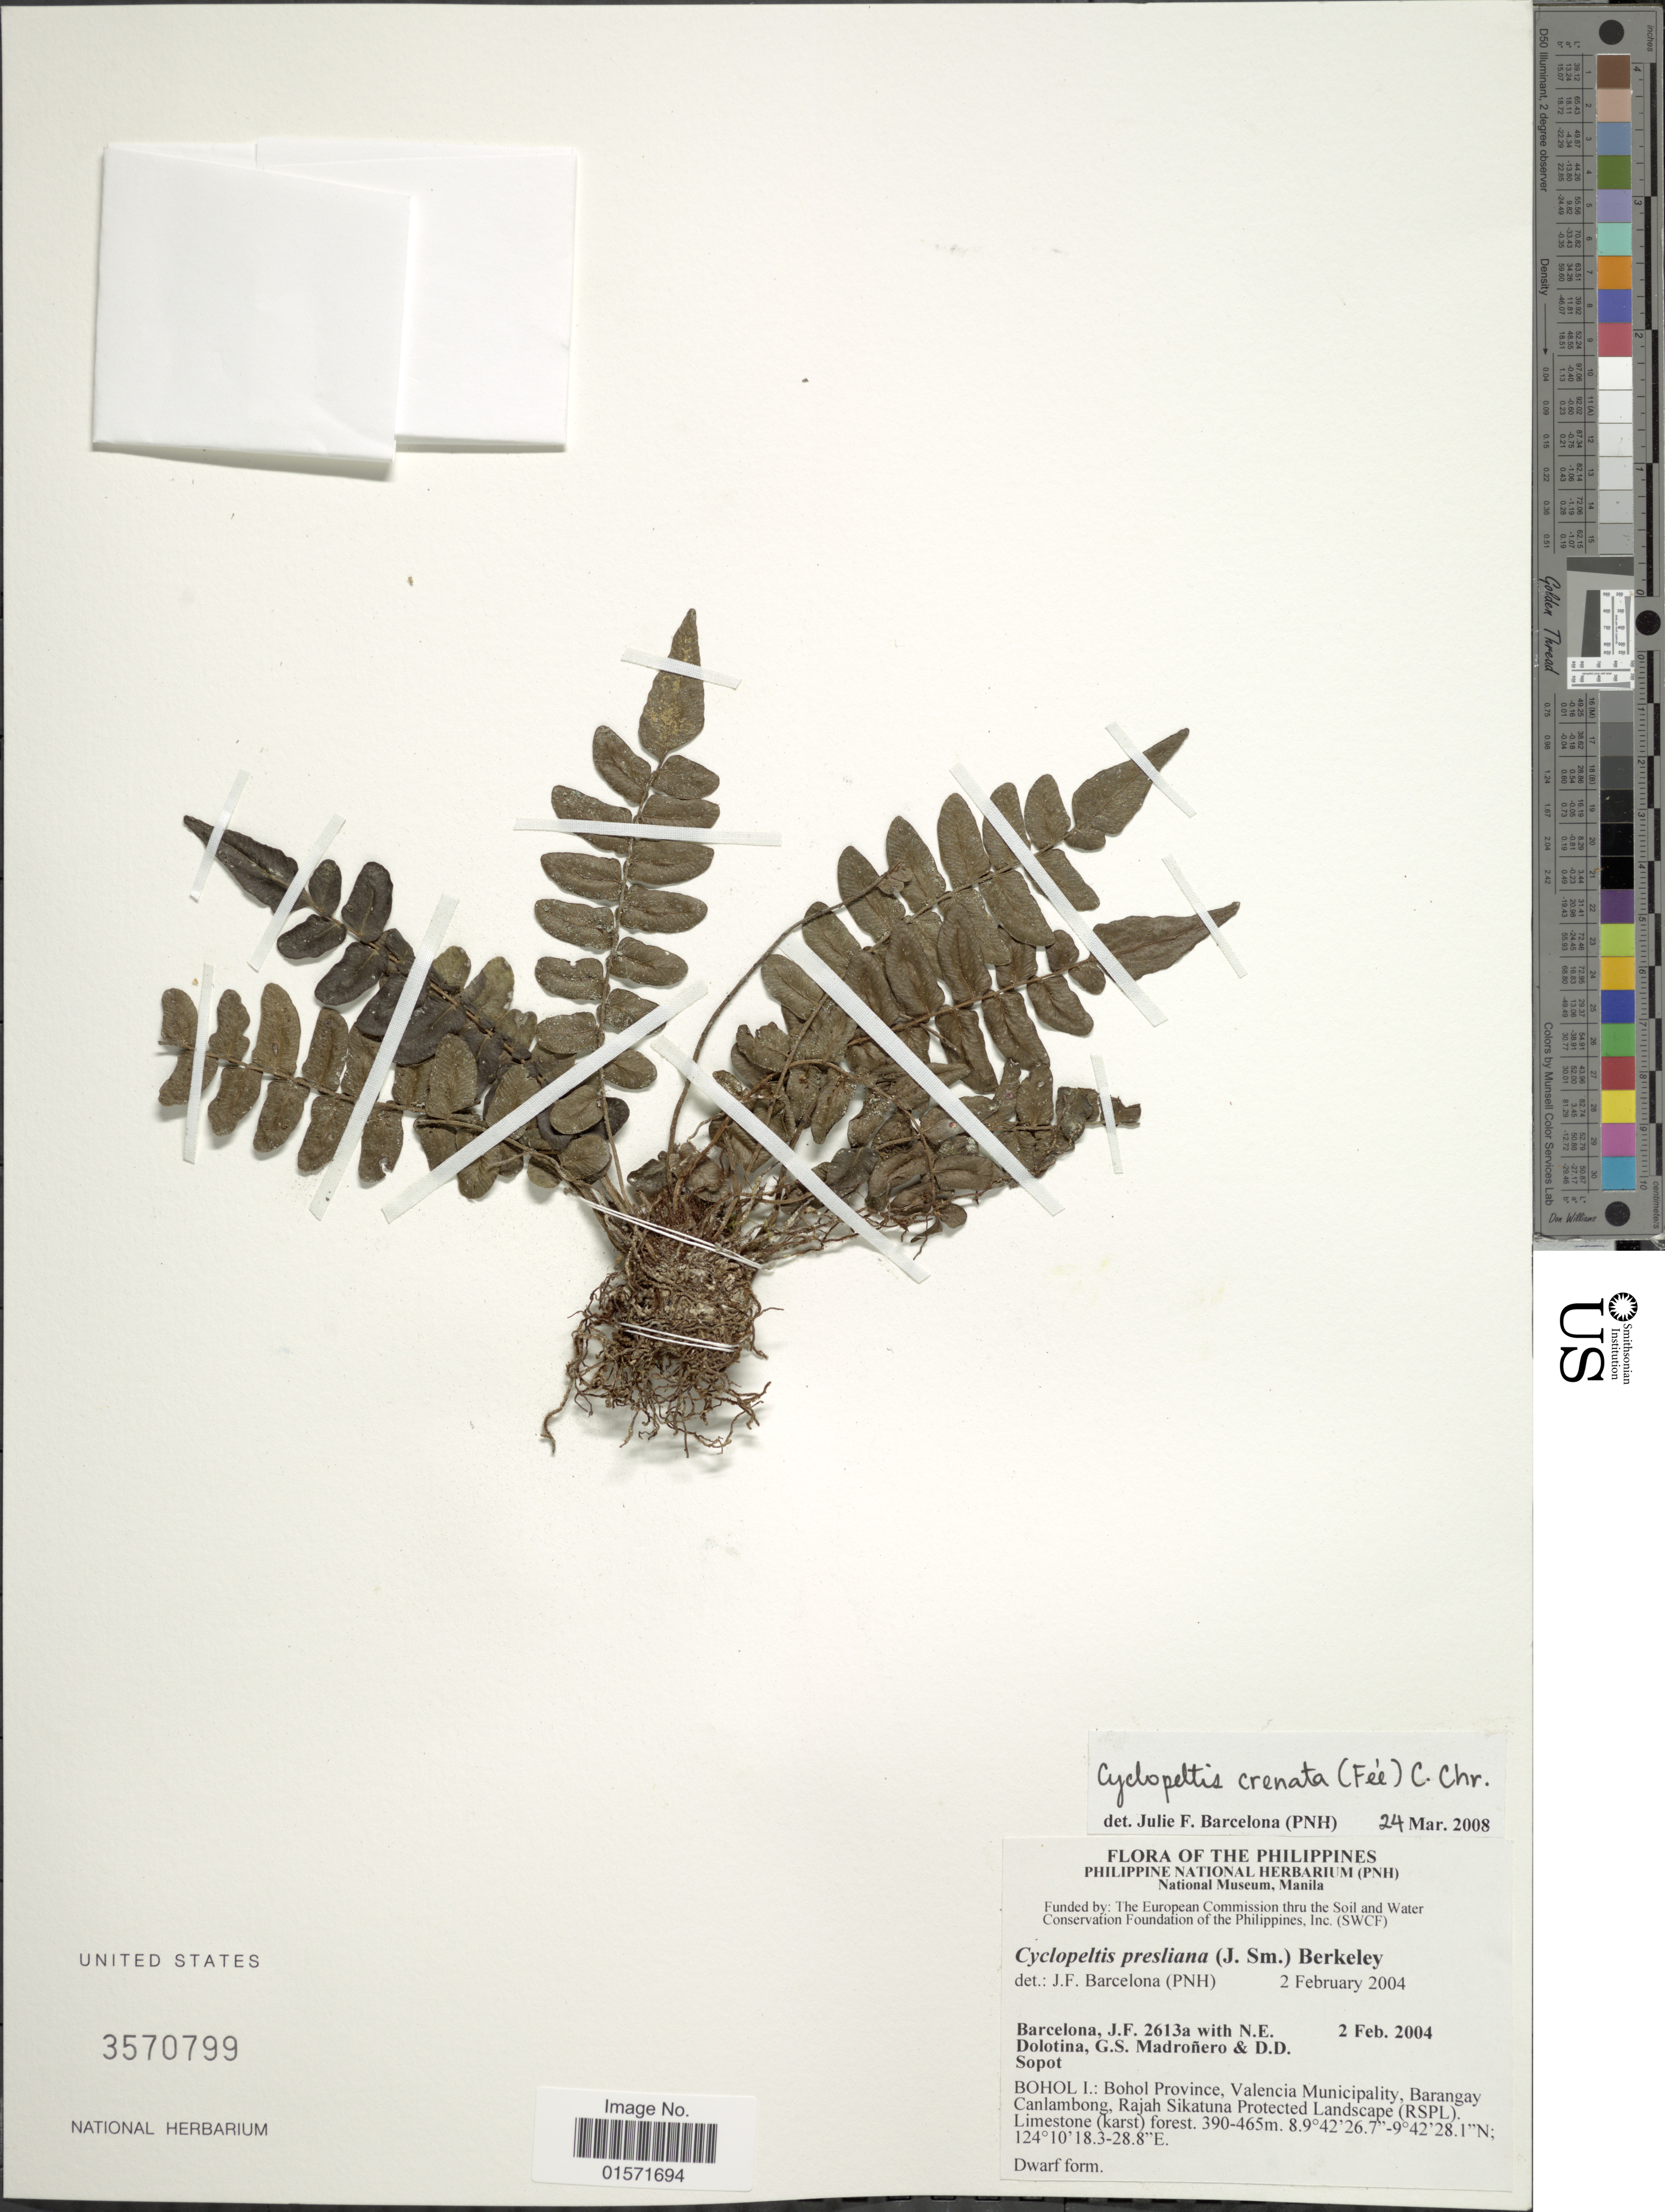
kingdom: Plantae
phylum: Tracheophyta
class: Polypodiopsida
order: Polypodiales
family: Lomariopsidaceae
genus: Cyclopeltis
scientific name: Cyclopeltis crenata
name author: (Fée) C. Chr.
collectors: J. F. Barcelona, N. Dolotina, G. Madroñero & D. Sopot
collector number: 2613a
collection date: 2004-02-02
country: Philippines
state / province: Central Visayas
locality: Bohol I: Bohol Porovince, valencia Municipality, Barangay Canlambong, rajah Sikatuna Protected Landscape (RSPL)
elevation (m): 390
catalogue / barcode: US 3570799